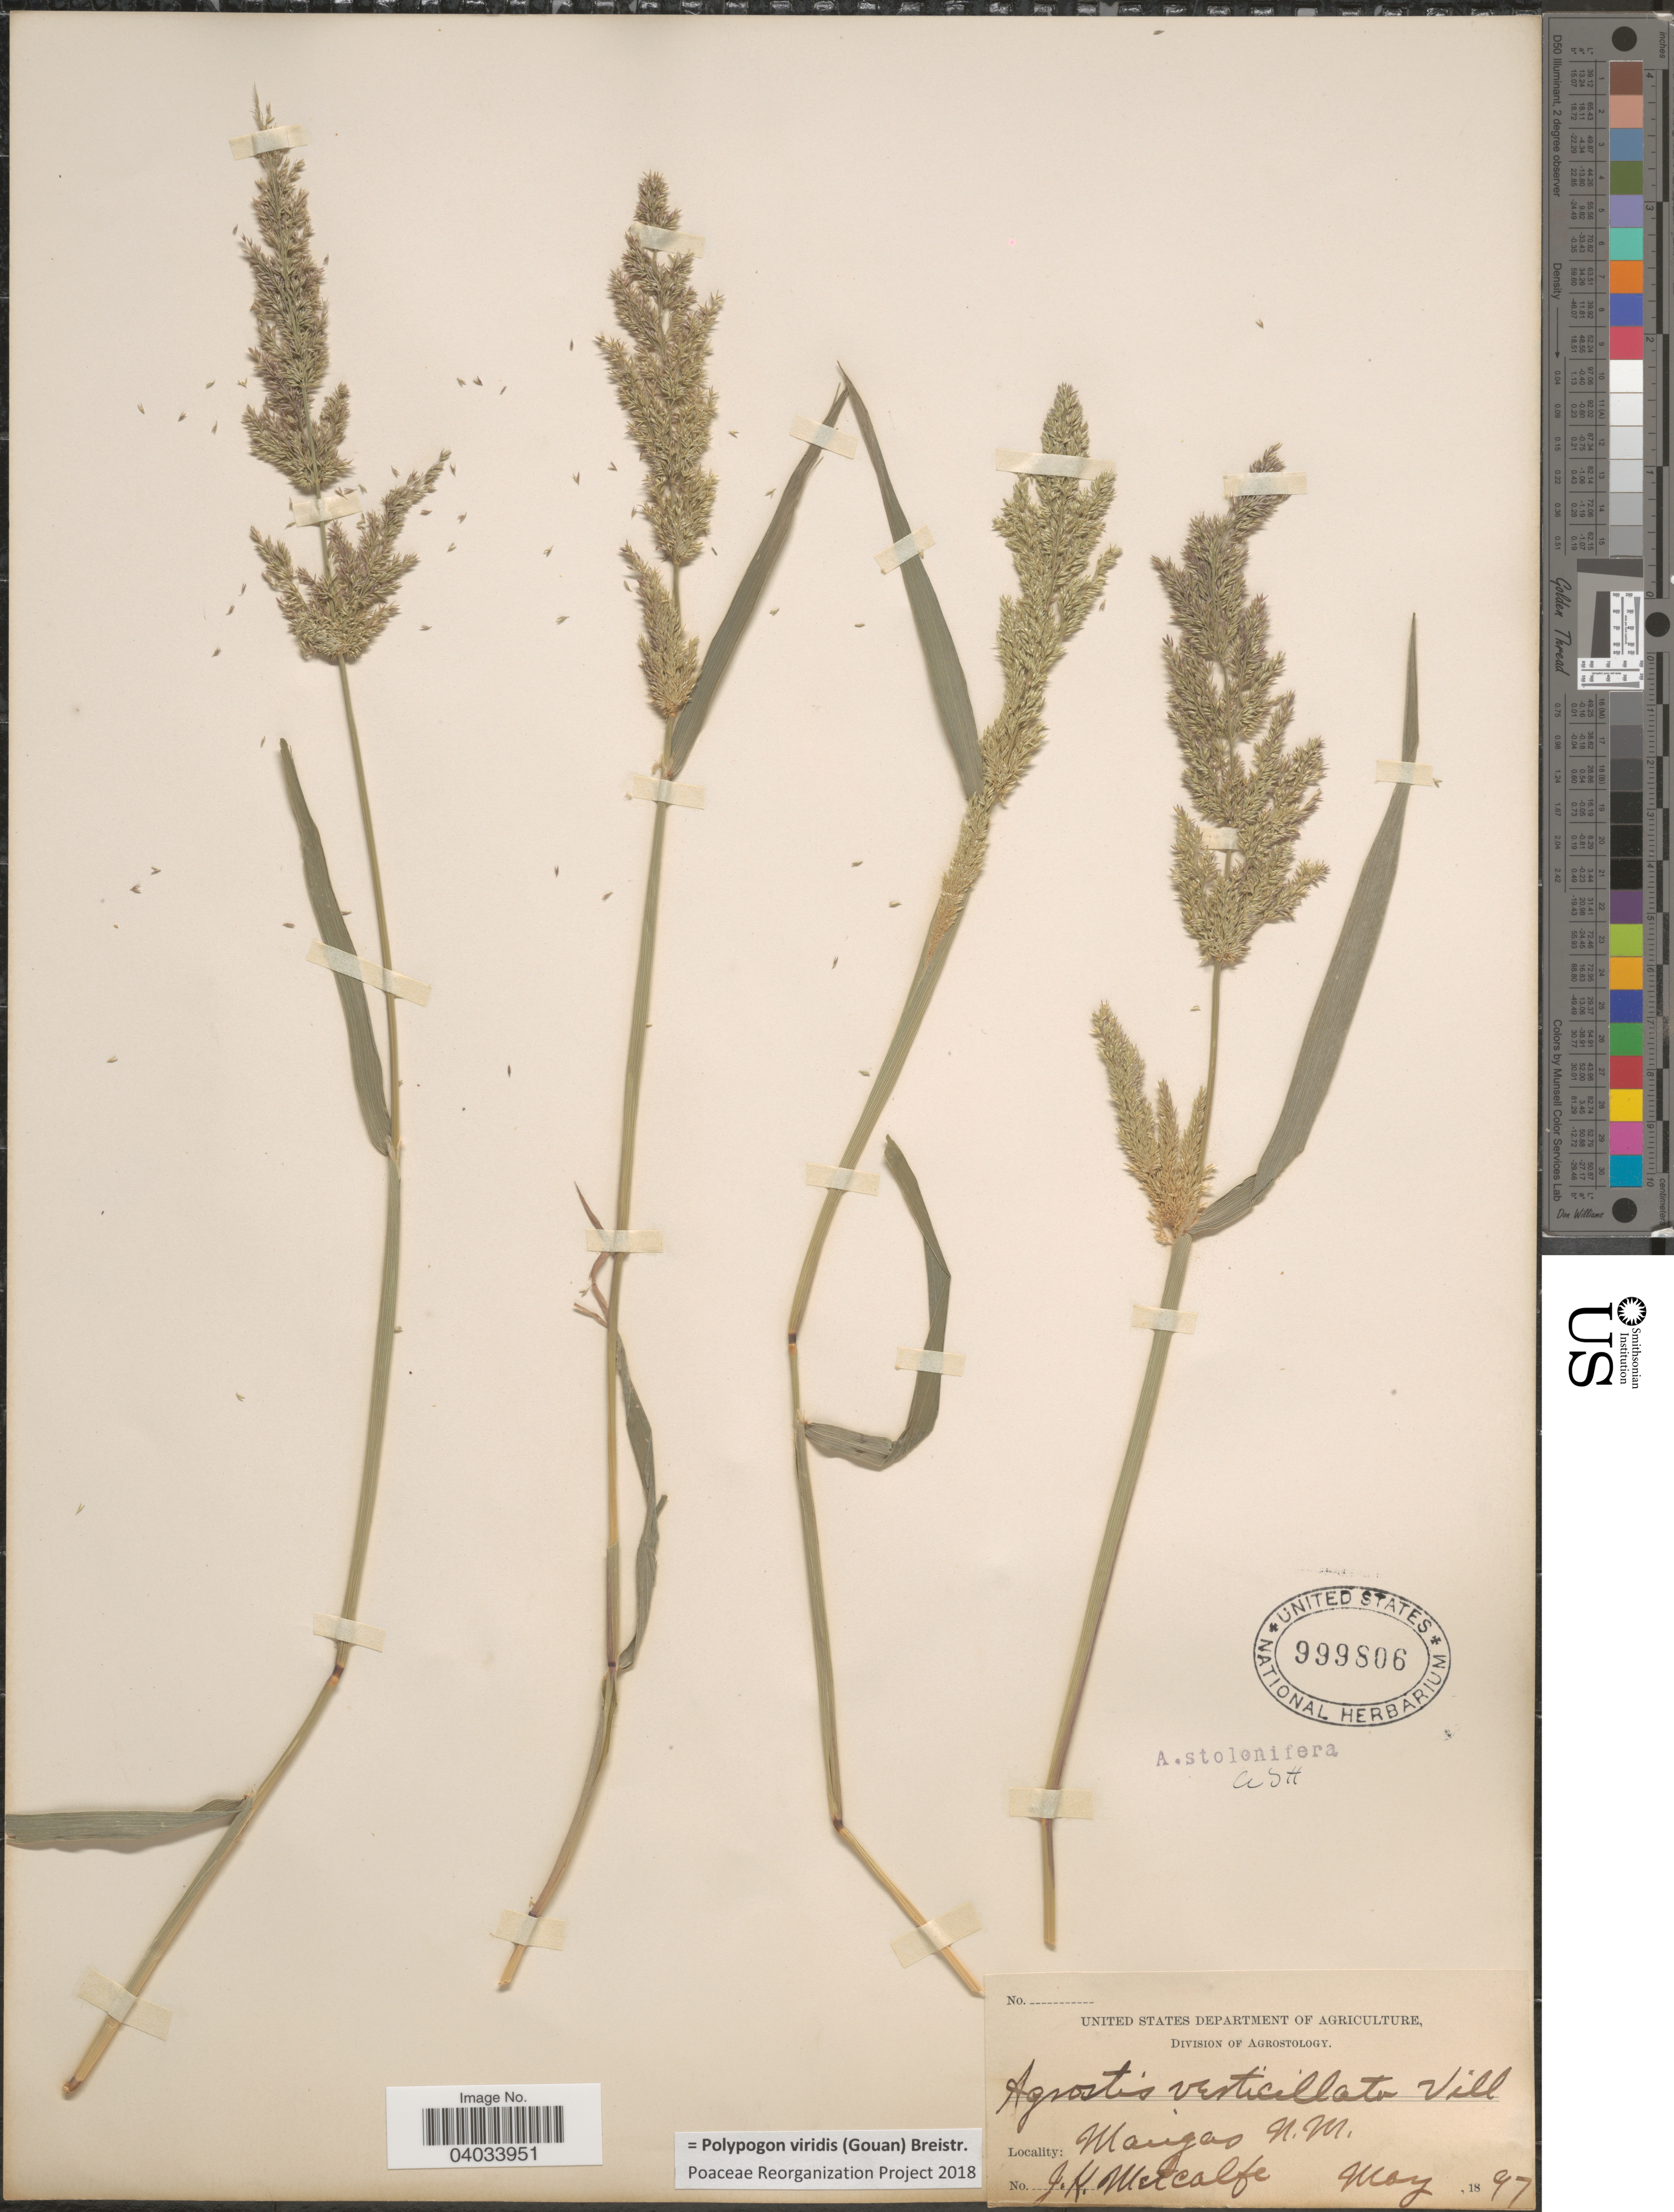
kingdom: Plantae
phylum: Tracheophyta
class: Liliopsida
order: Poales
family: Poaceae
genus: Polypogon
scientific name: Polypogon viridis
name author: (Gouan) Breistroffer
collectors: J. Metcalfe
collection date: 1897-05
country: United States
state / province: New Mexico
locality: Mangas.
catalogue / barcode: US 999806